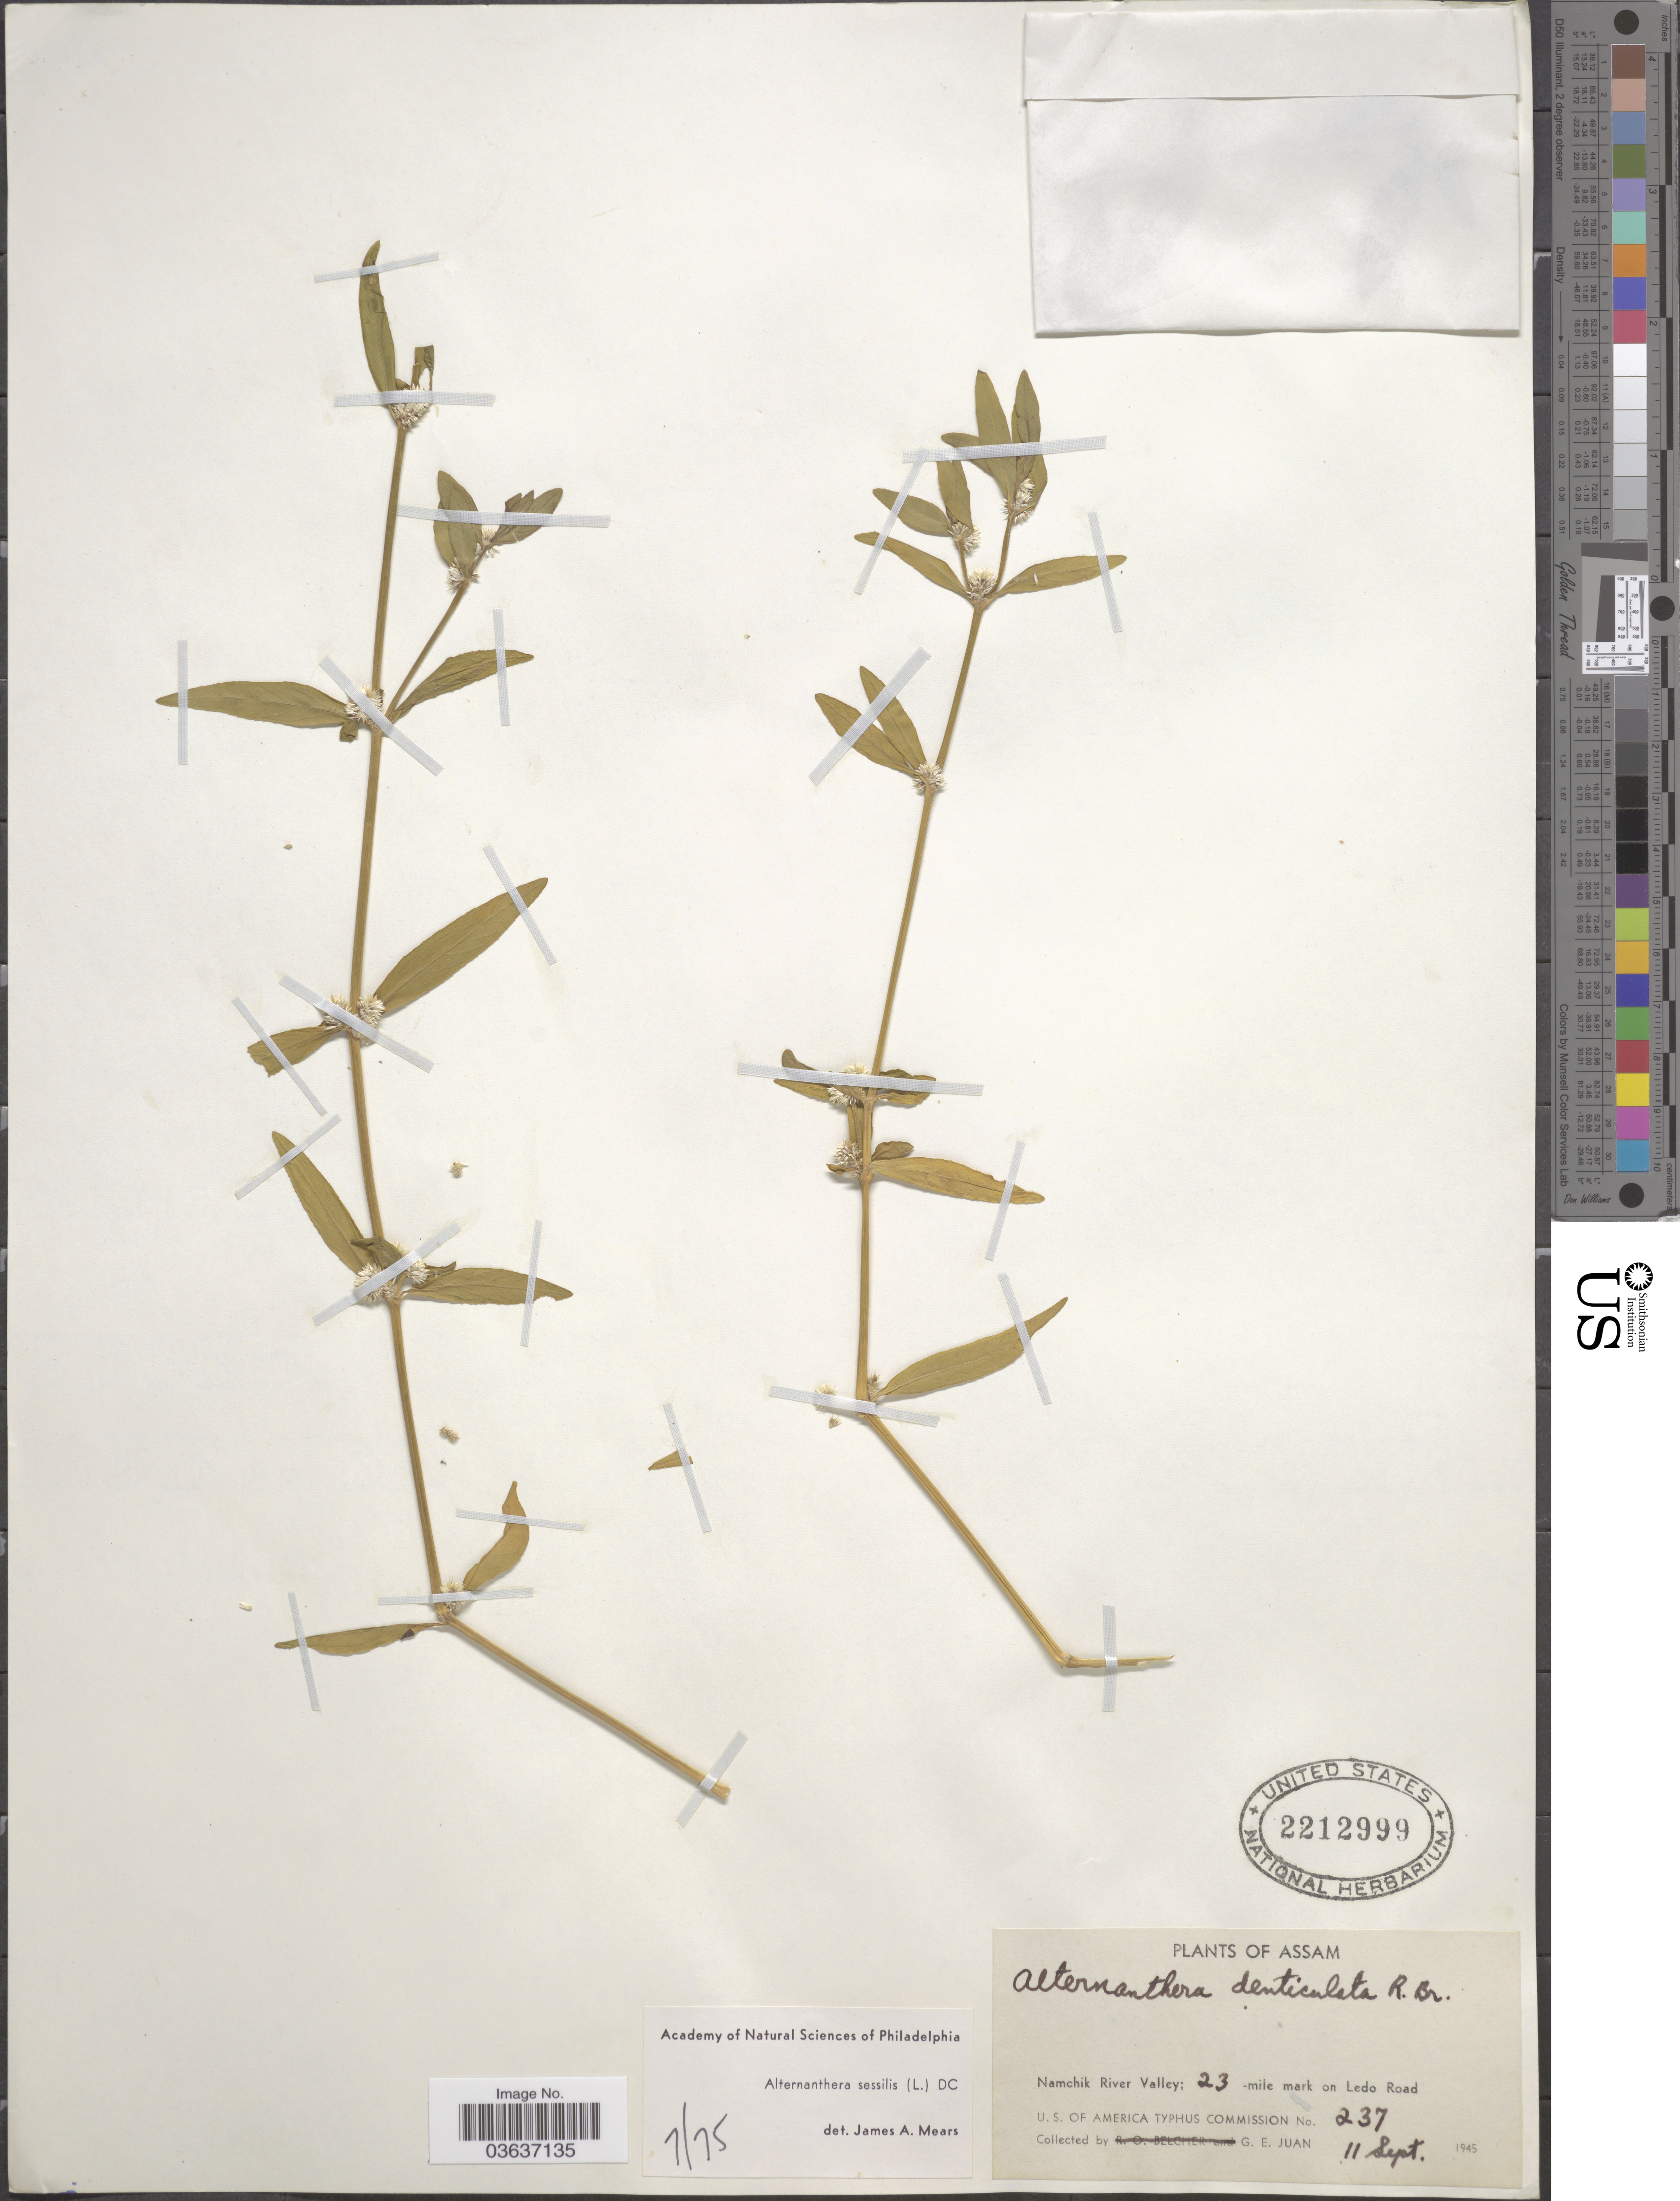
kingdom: Plantae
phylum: Tracheophyta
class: Magnoliopsida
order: Caryophyllales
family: Amaranthaceae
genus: Alternanthera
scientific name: Alternanthera sessilis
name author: (L.) DC.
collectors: G. Juan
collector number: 237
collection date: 1945-09-11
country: India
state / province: Assam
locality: Namchik River Valley; 23-mile mark on Ledo Road.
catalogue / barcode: US 2212999